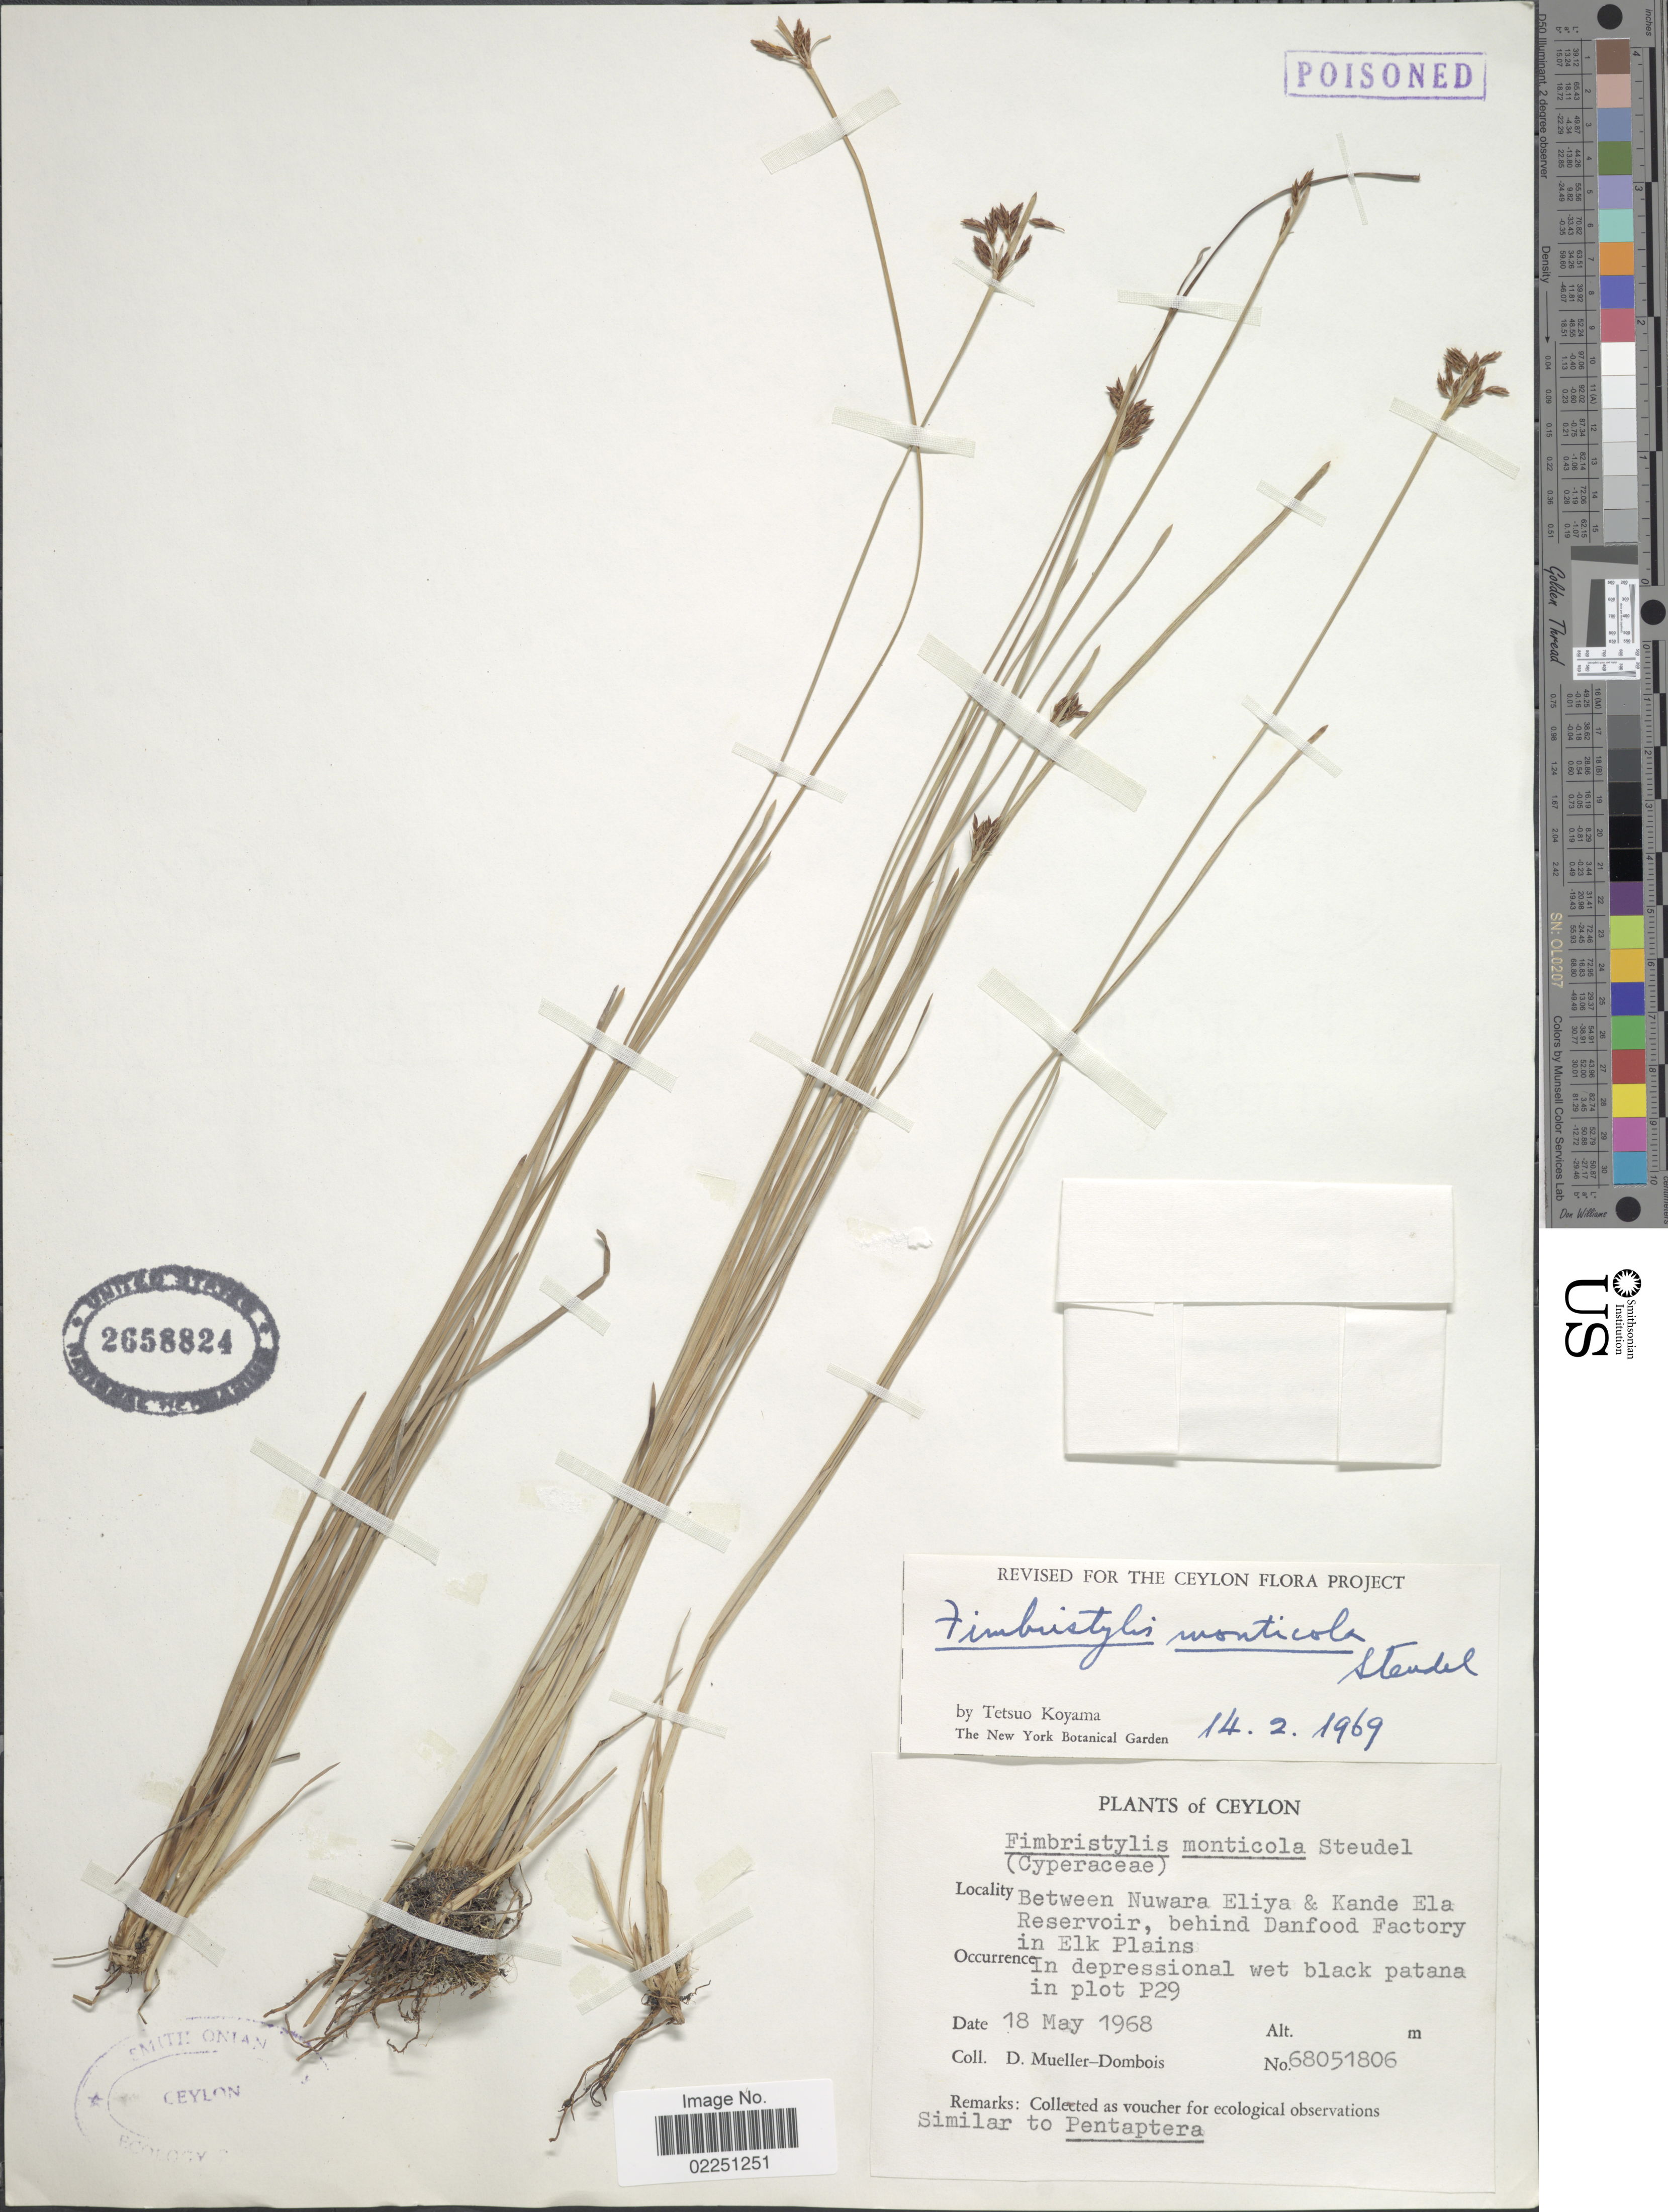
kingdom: Plantae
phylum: Tracheophyta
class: Liliopsida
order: Poales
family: Cyperaceae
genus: Fimbristylis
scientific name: Fimbristylis monticola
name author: Hochst. ex Steud.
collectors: D. Mueller-Dombois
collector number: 68051806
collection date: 1968-05-18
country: Sri Lanka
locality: Ceylon. Between Nuwara Eliya & Kande Ela Reservoir, behind Danfood Factory in Elk Plains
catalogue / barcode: US 2658824